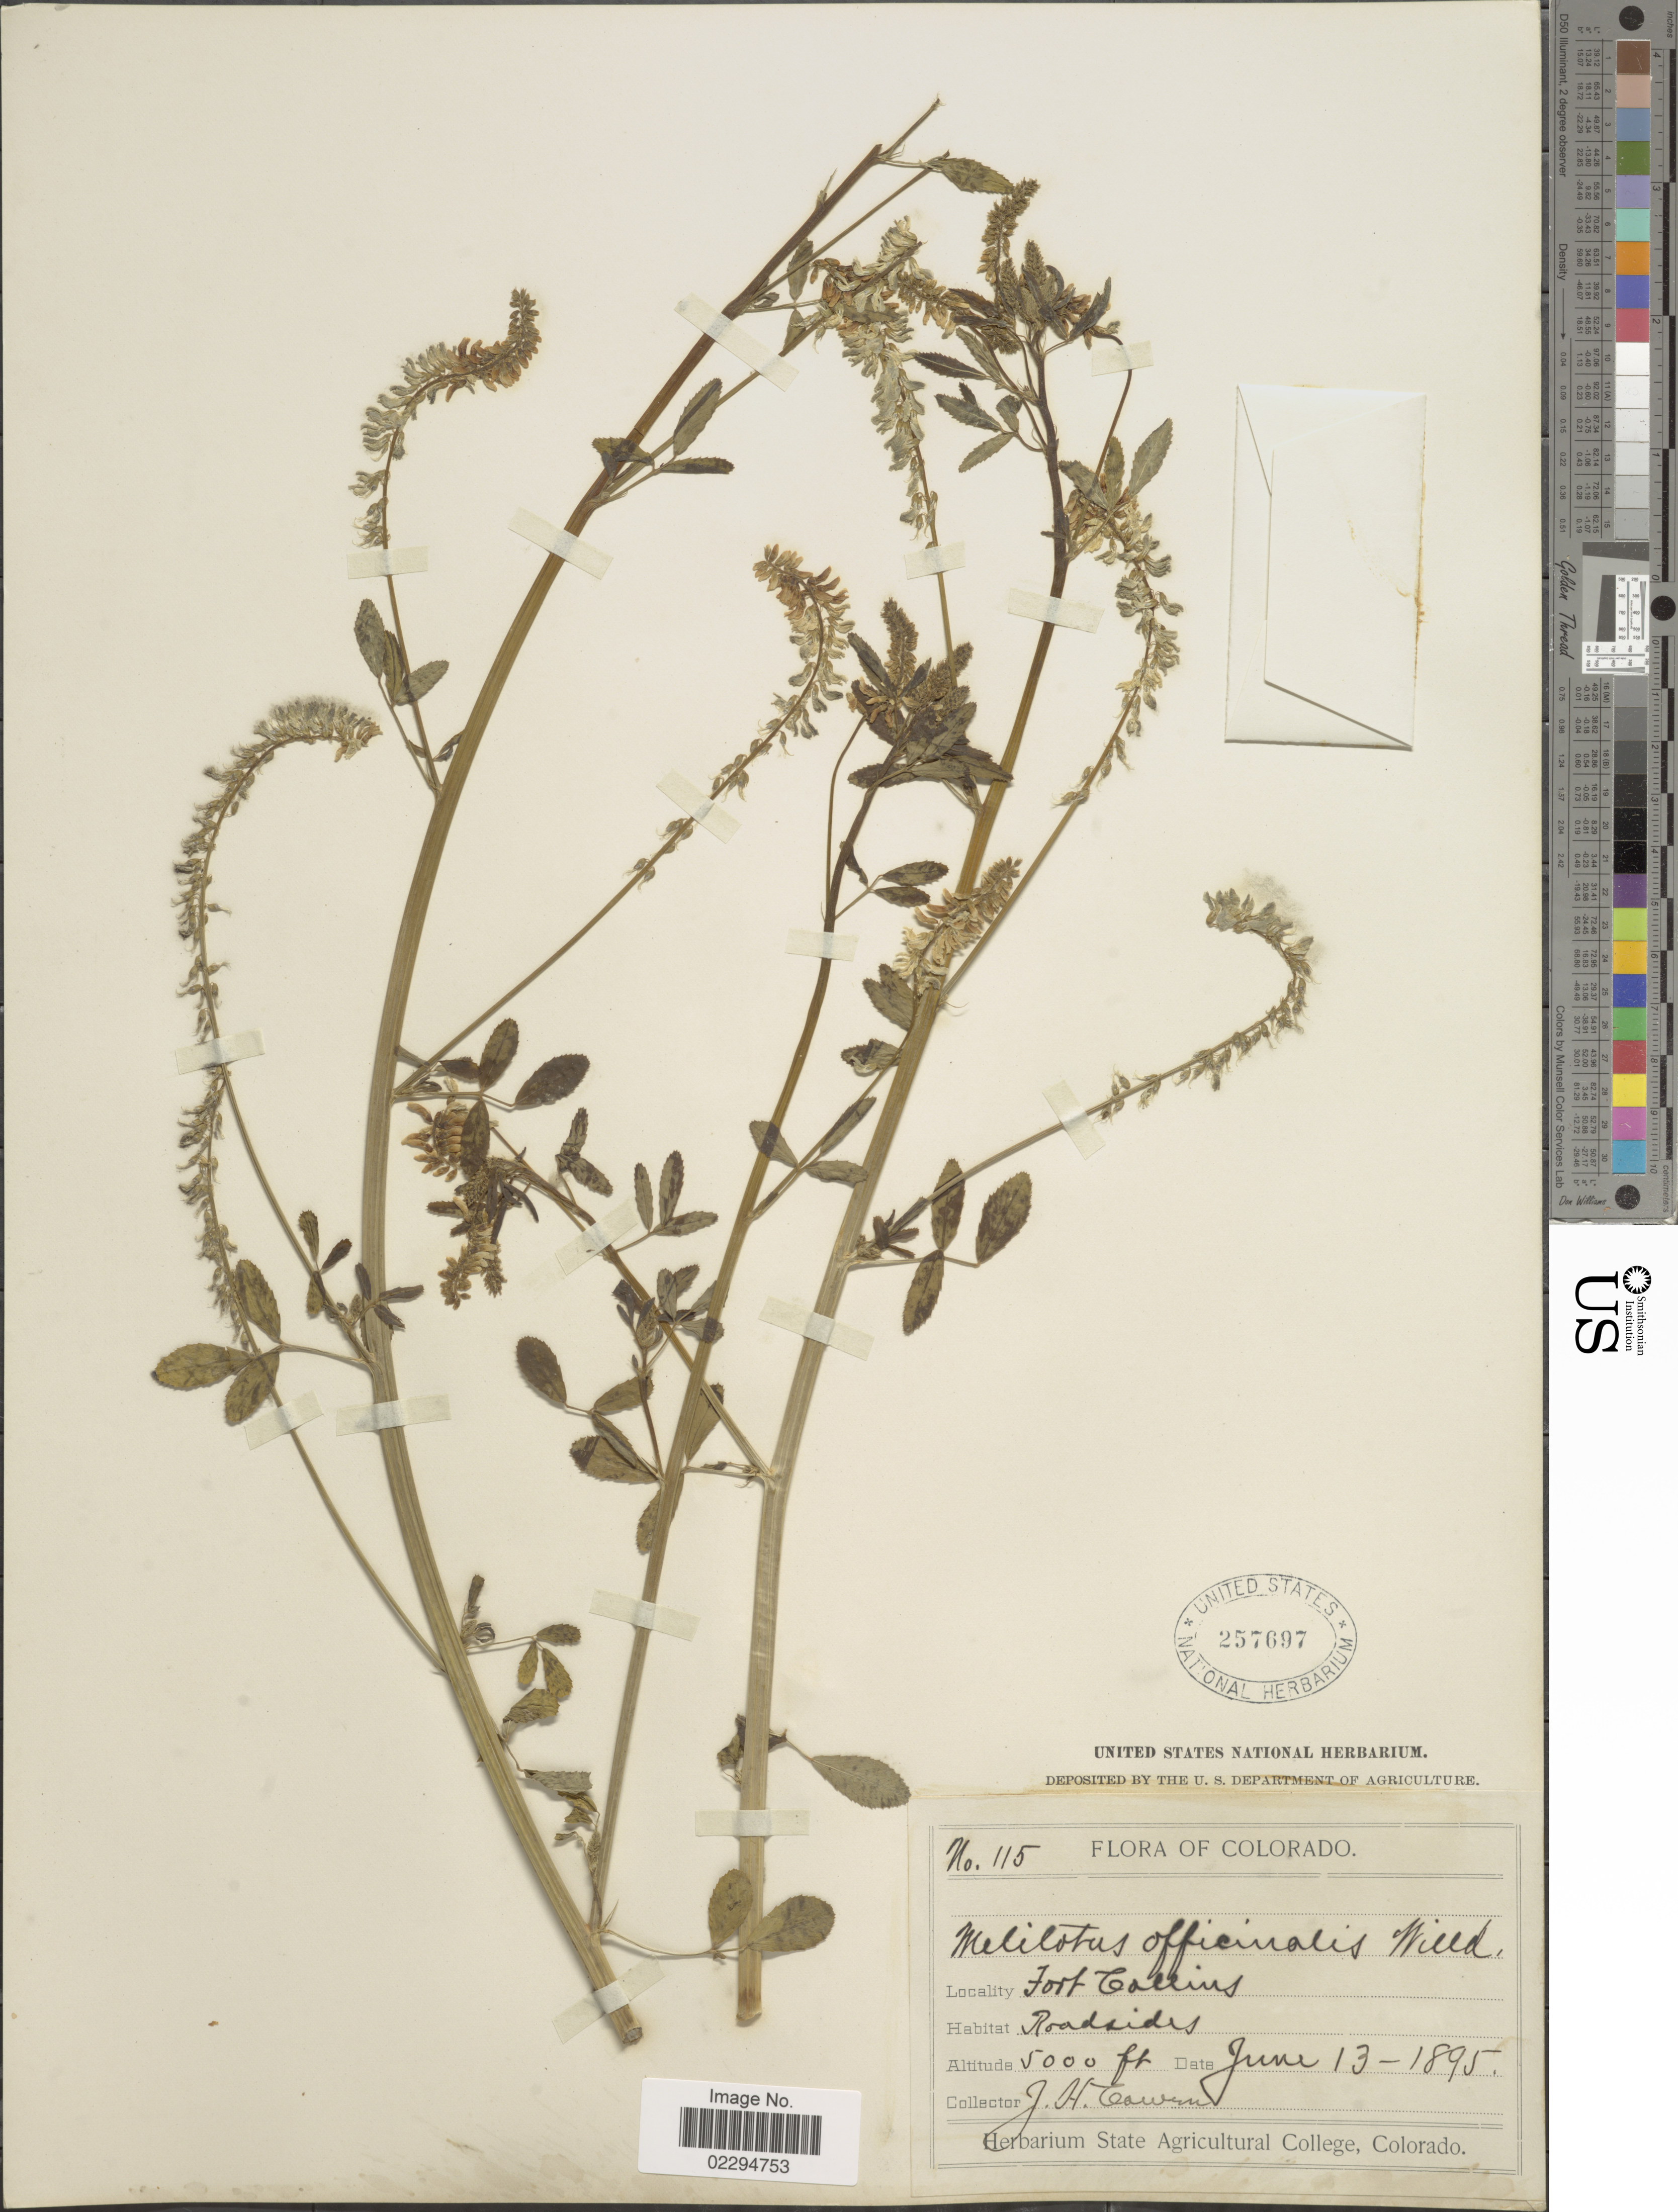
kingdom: Plantae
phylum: Tracheophyta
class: Magnoliopsida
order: Fabales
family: Fabaceae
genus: Melilotus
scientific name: Melilotus officinalis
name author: (L.) Lam.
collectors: J. H. Cowen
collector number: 115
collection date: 1895-06-13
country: United States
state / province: Colorado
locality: Fort Collins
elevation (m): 1524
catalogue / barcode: US 257697